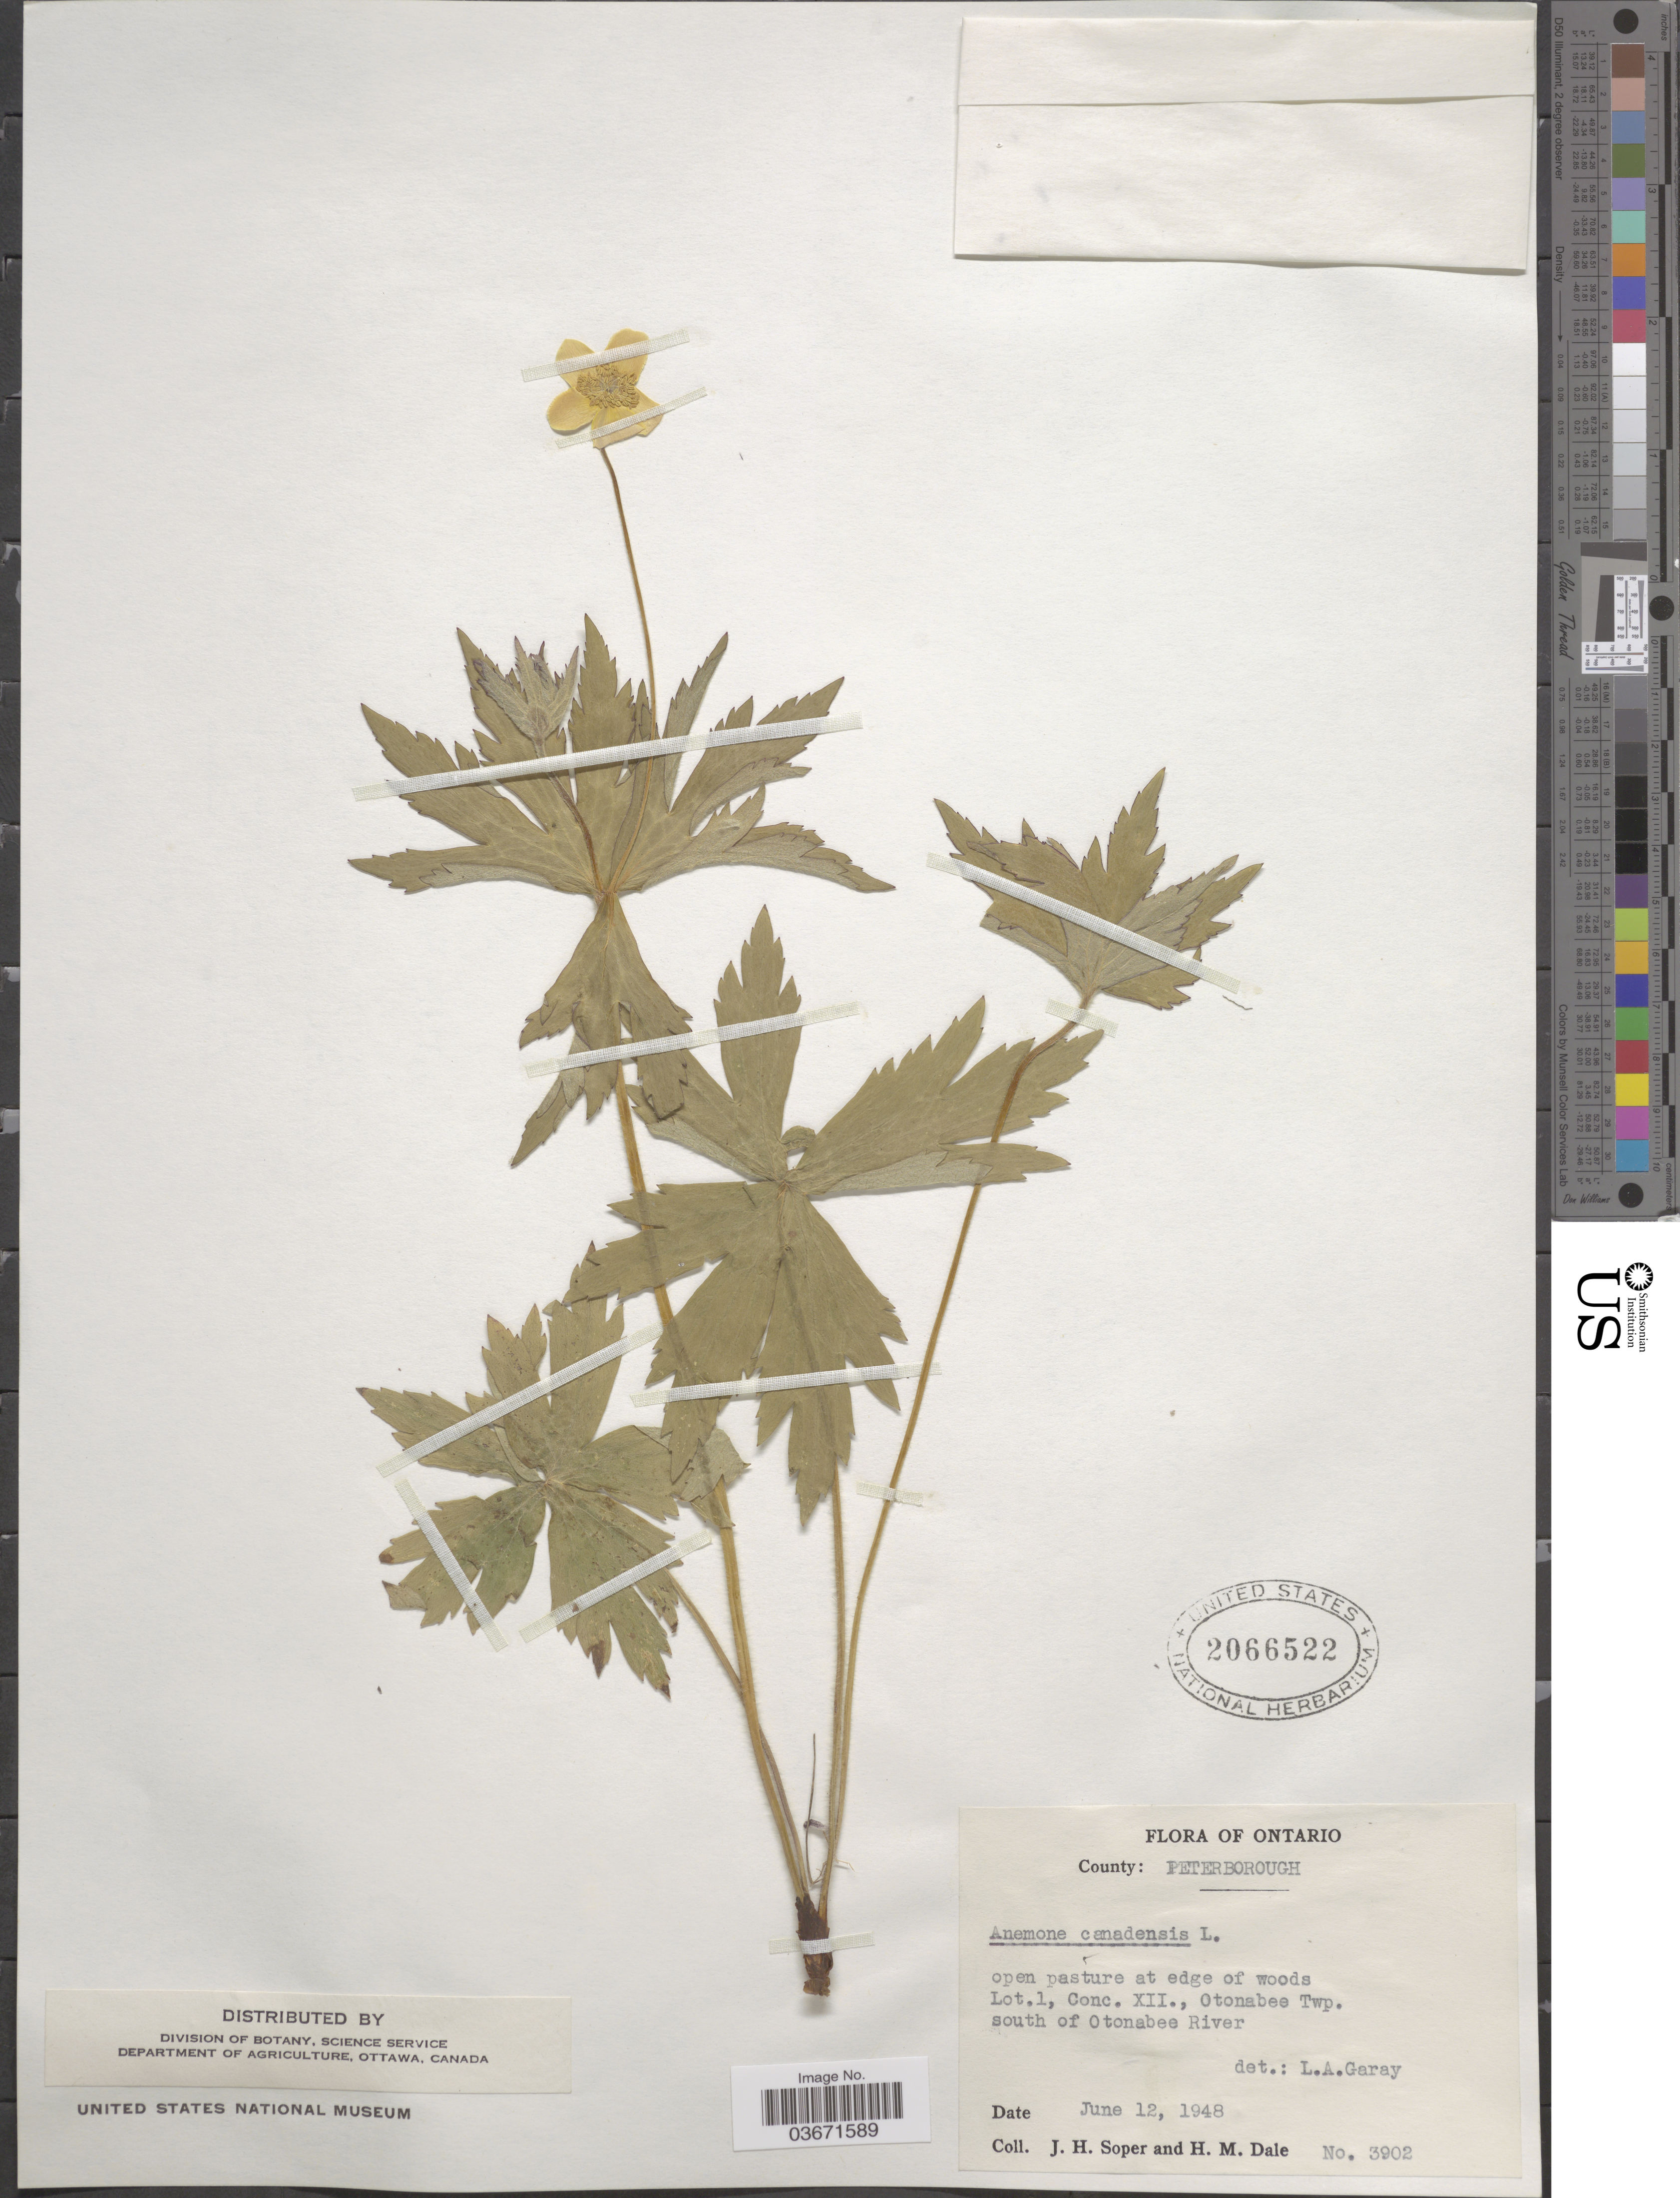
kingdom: Plantae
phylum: Tracheophyta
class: Magnoliopsida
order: Ranunculales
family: Ranunculaceae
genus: Anemone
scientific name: Anemone canadensis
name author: L.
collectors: J. H. Soper & H. M. Dale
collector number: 3902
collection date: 1948-06-12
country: Canada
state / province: Ontario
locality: County: Peterborough. Lot. 1, Conc. XII., Otonabee Twp. south of Otonabee River.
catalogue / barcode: US 2066522